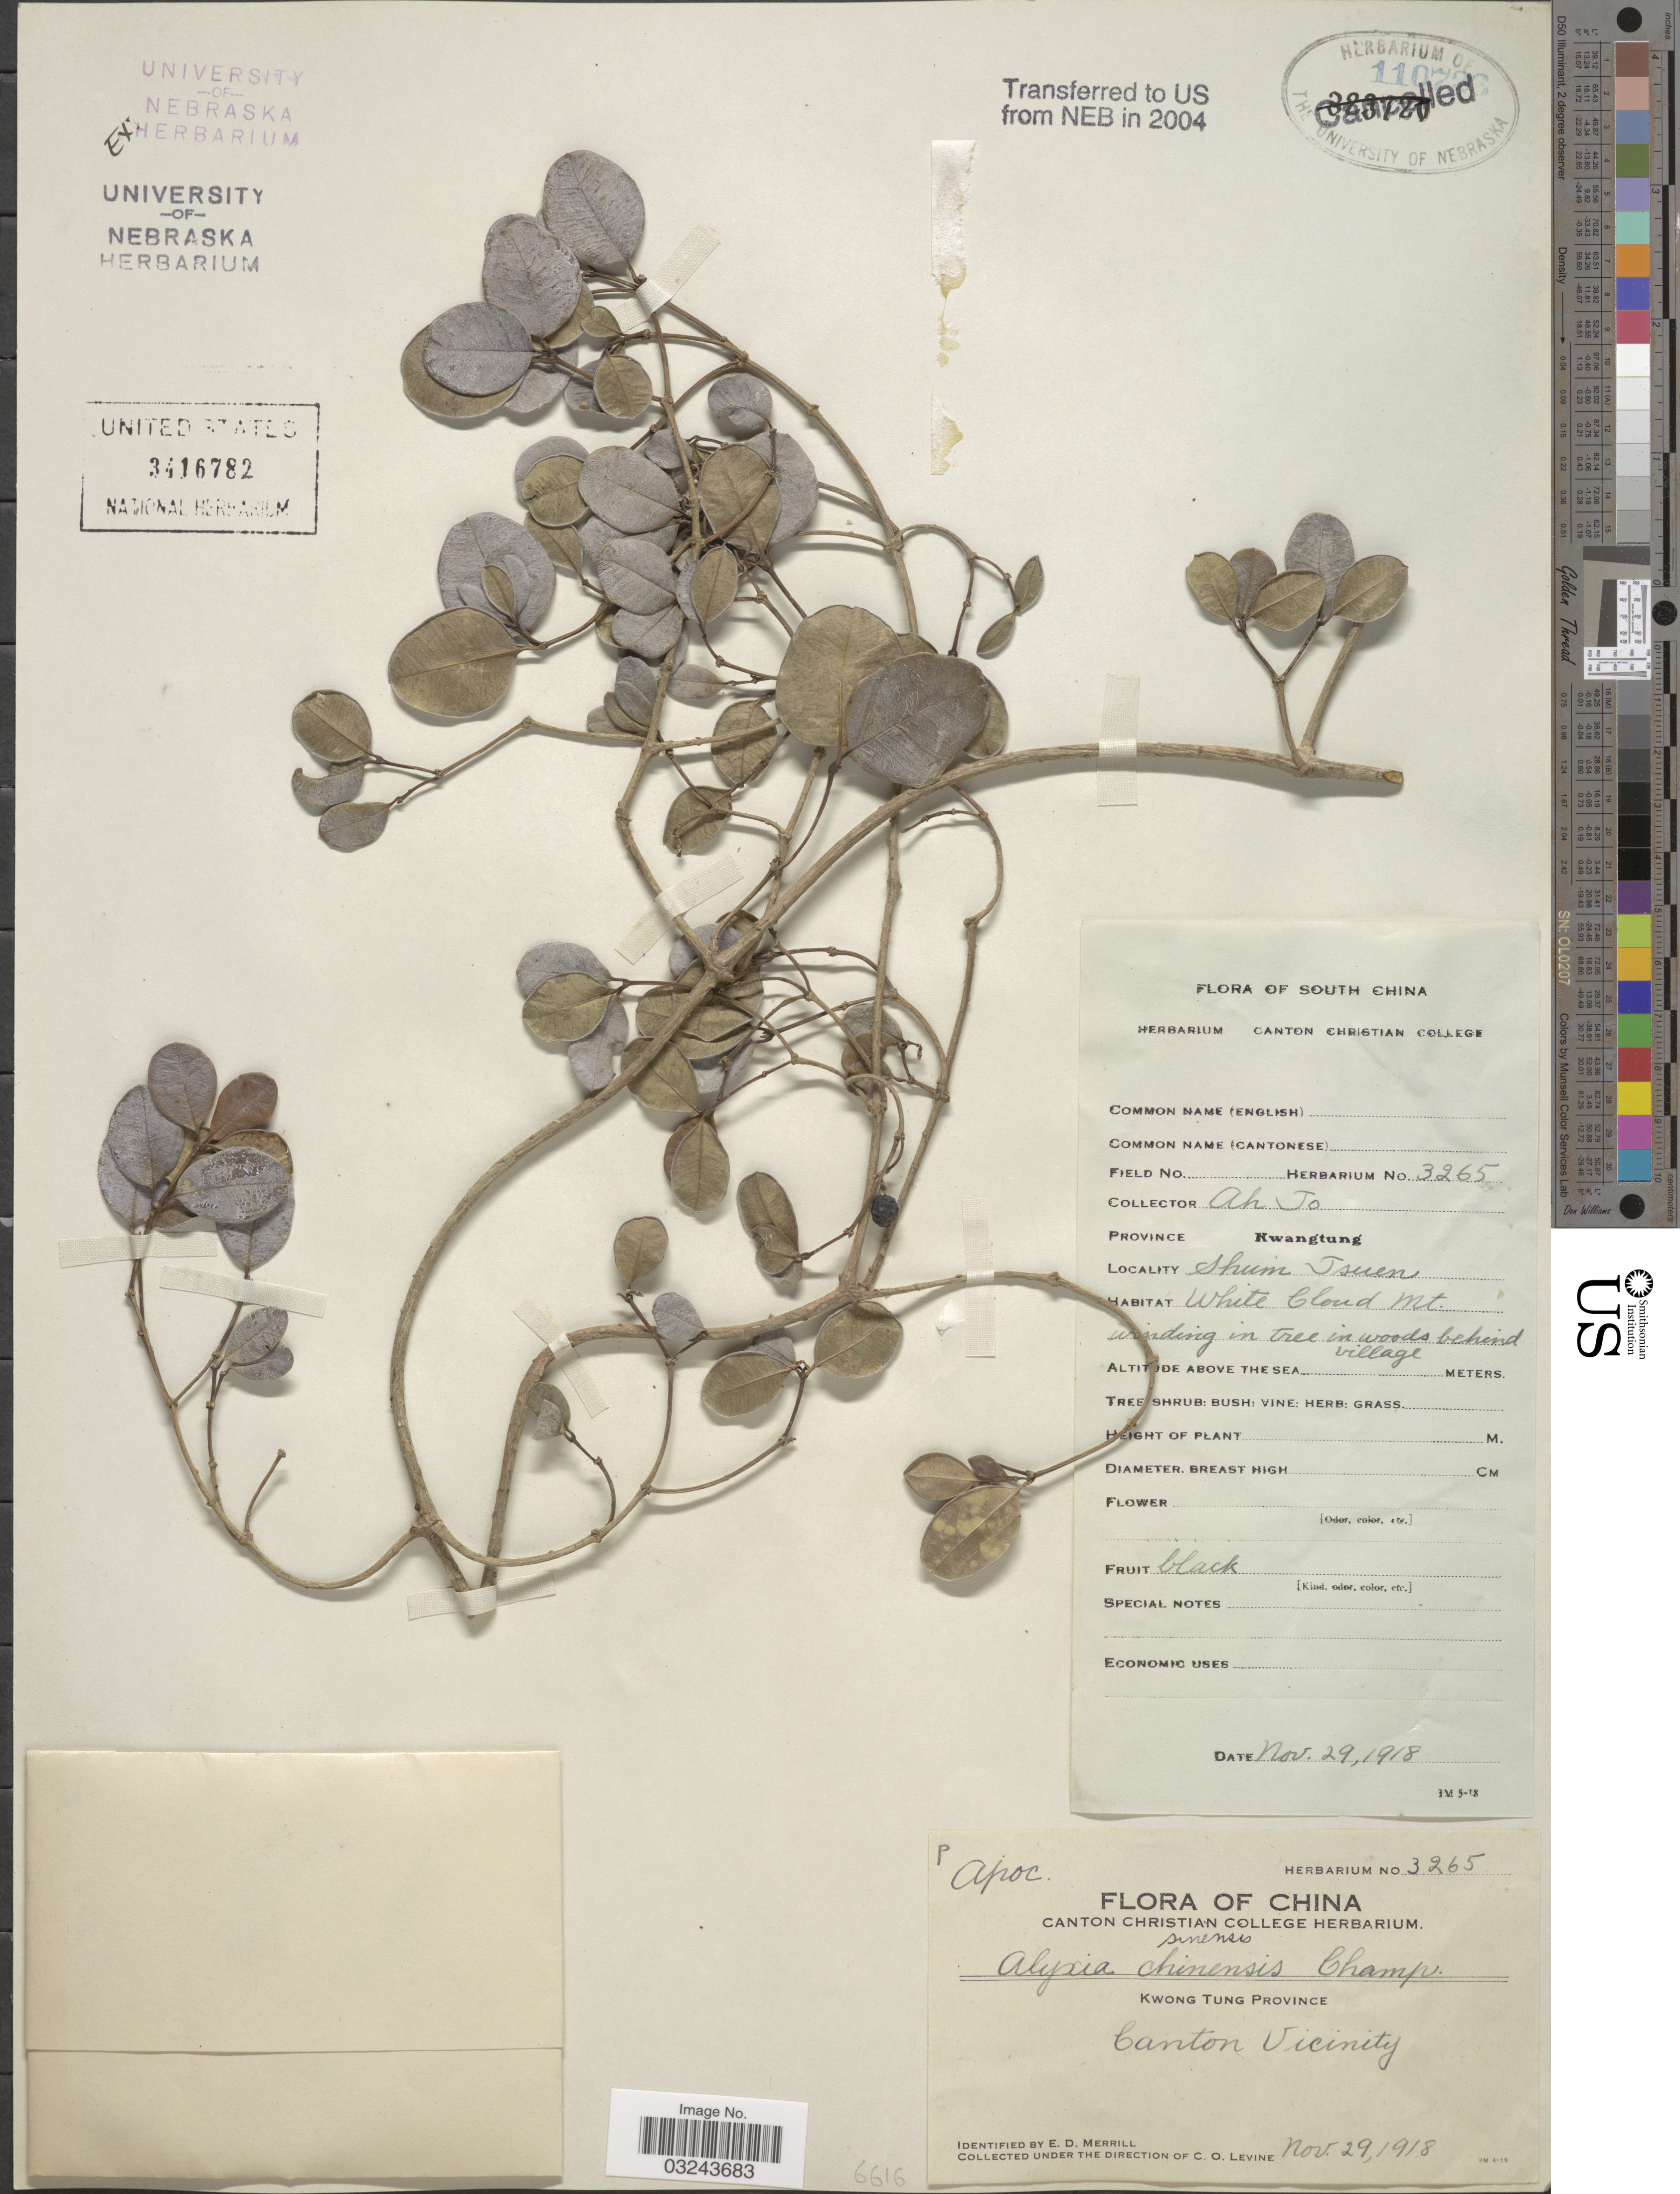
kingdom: Plantae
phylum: Tracheophyta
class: Magnoliopsida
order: Gentianales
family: Apocynaceae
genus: Alyxia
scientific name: Alyxia sinensis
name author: Champ. ex Benth.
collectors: A. To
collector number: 3265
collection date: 1918-11-29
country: China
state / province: Guangdong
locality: South China. Province Kwangtung. Shum Tsuen. White Cloud Mt. Canton Vicinity.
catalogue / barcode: US 3416782